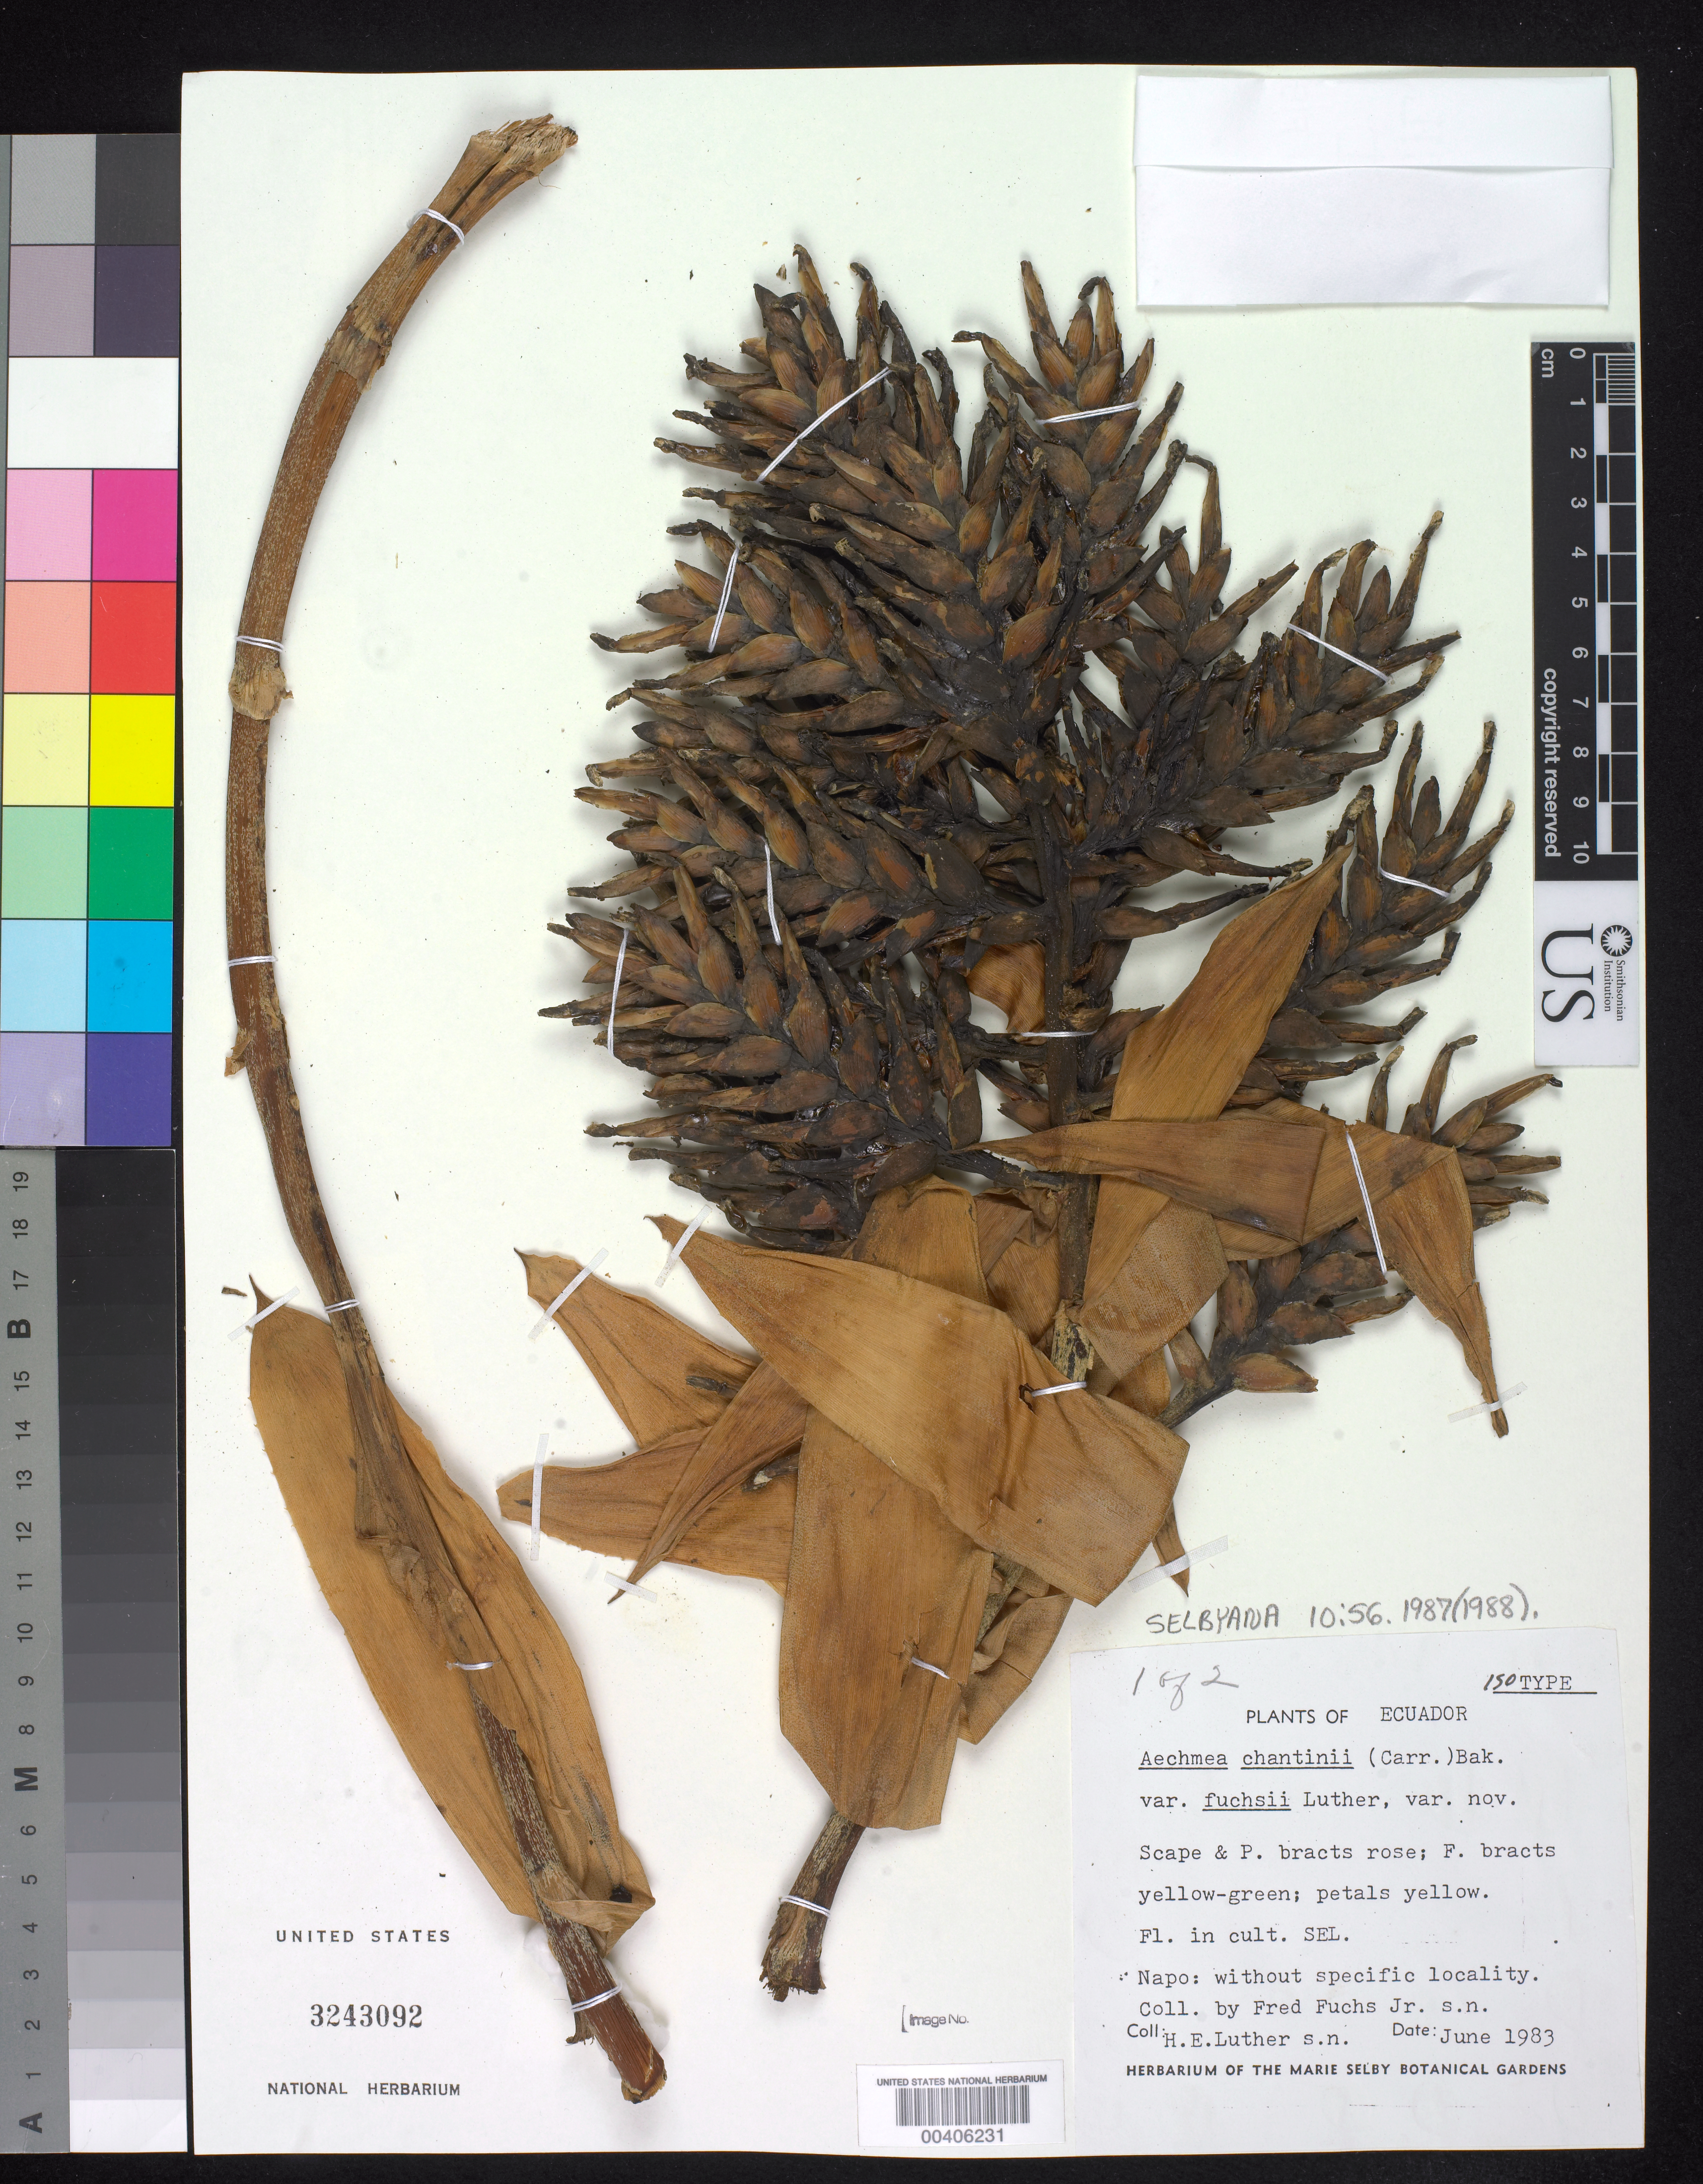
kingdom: Plantae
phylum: Tracheophyta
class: Liliopsida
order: Poales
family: Bromeliaceae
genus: Aechmea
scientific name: Aechmea chantinii var. fuchsii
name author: H. Luther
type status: Isotype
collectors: F. Fuchs Jr. & Harry E. Luther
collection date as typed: Jun 1983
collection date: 1983-06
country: Ecuador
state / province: Napo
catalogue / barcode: US 3243092